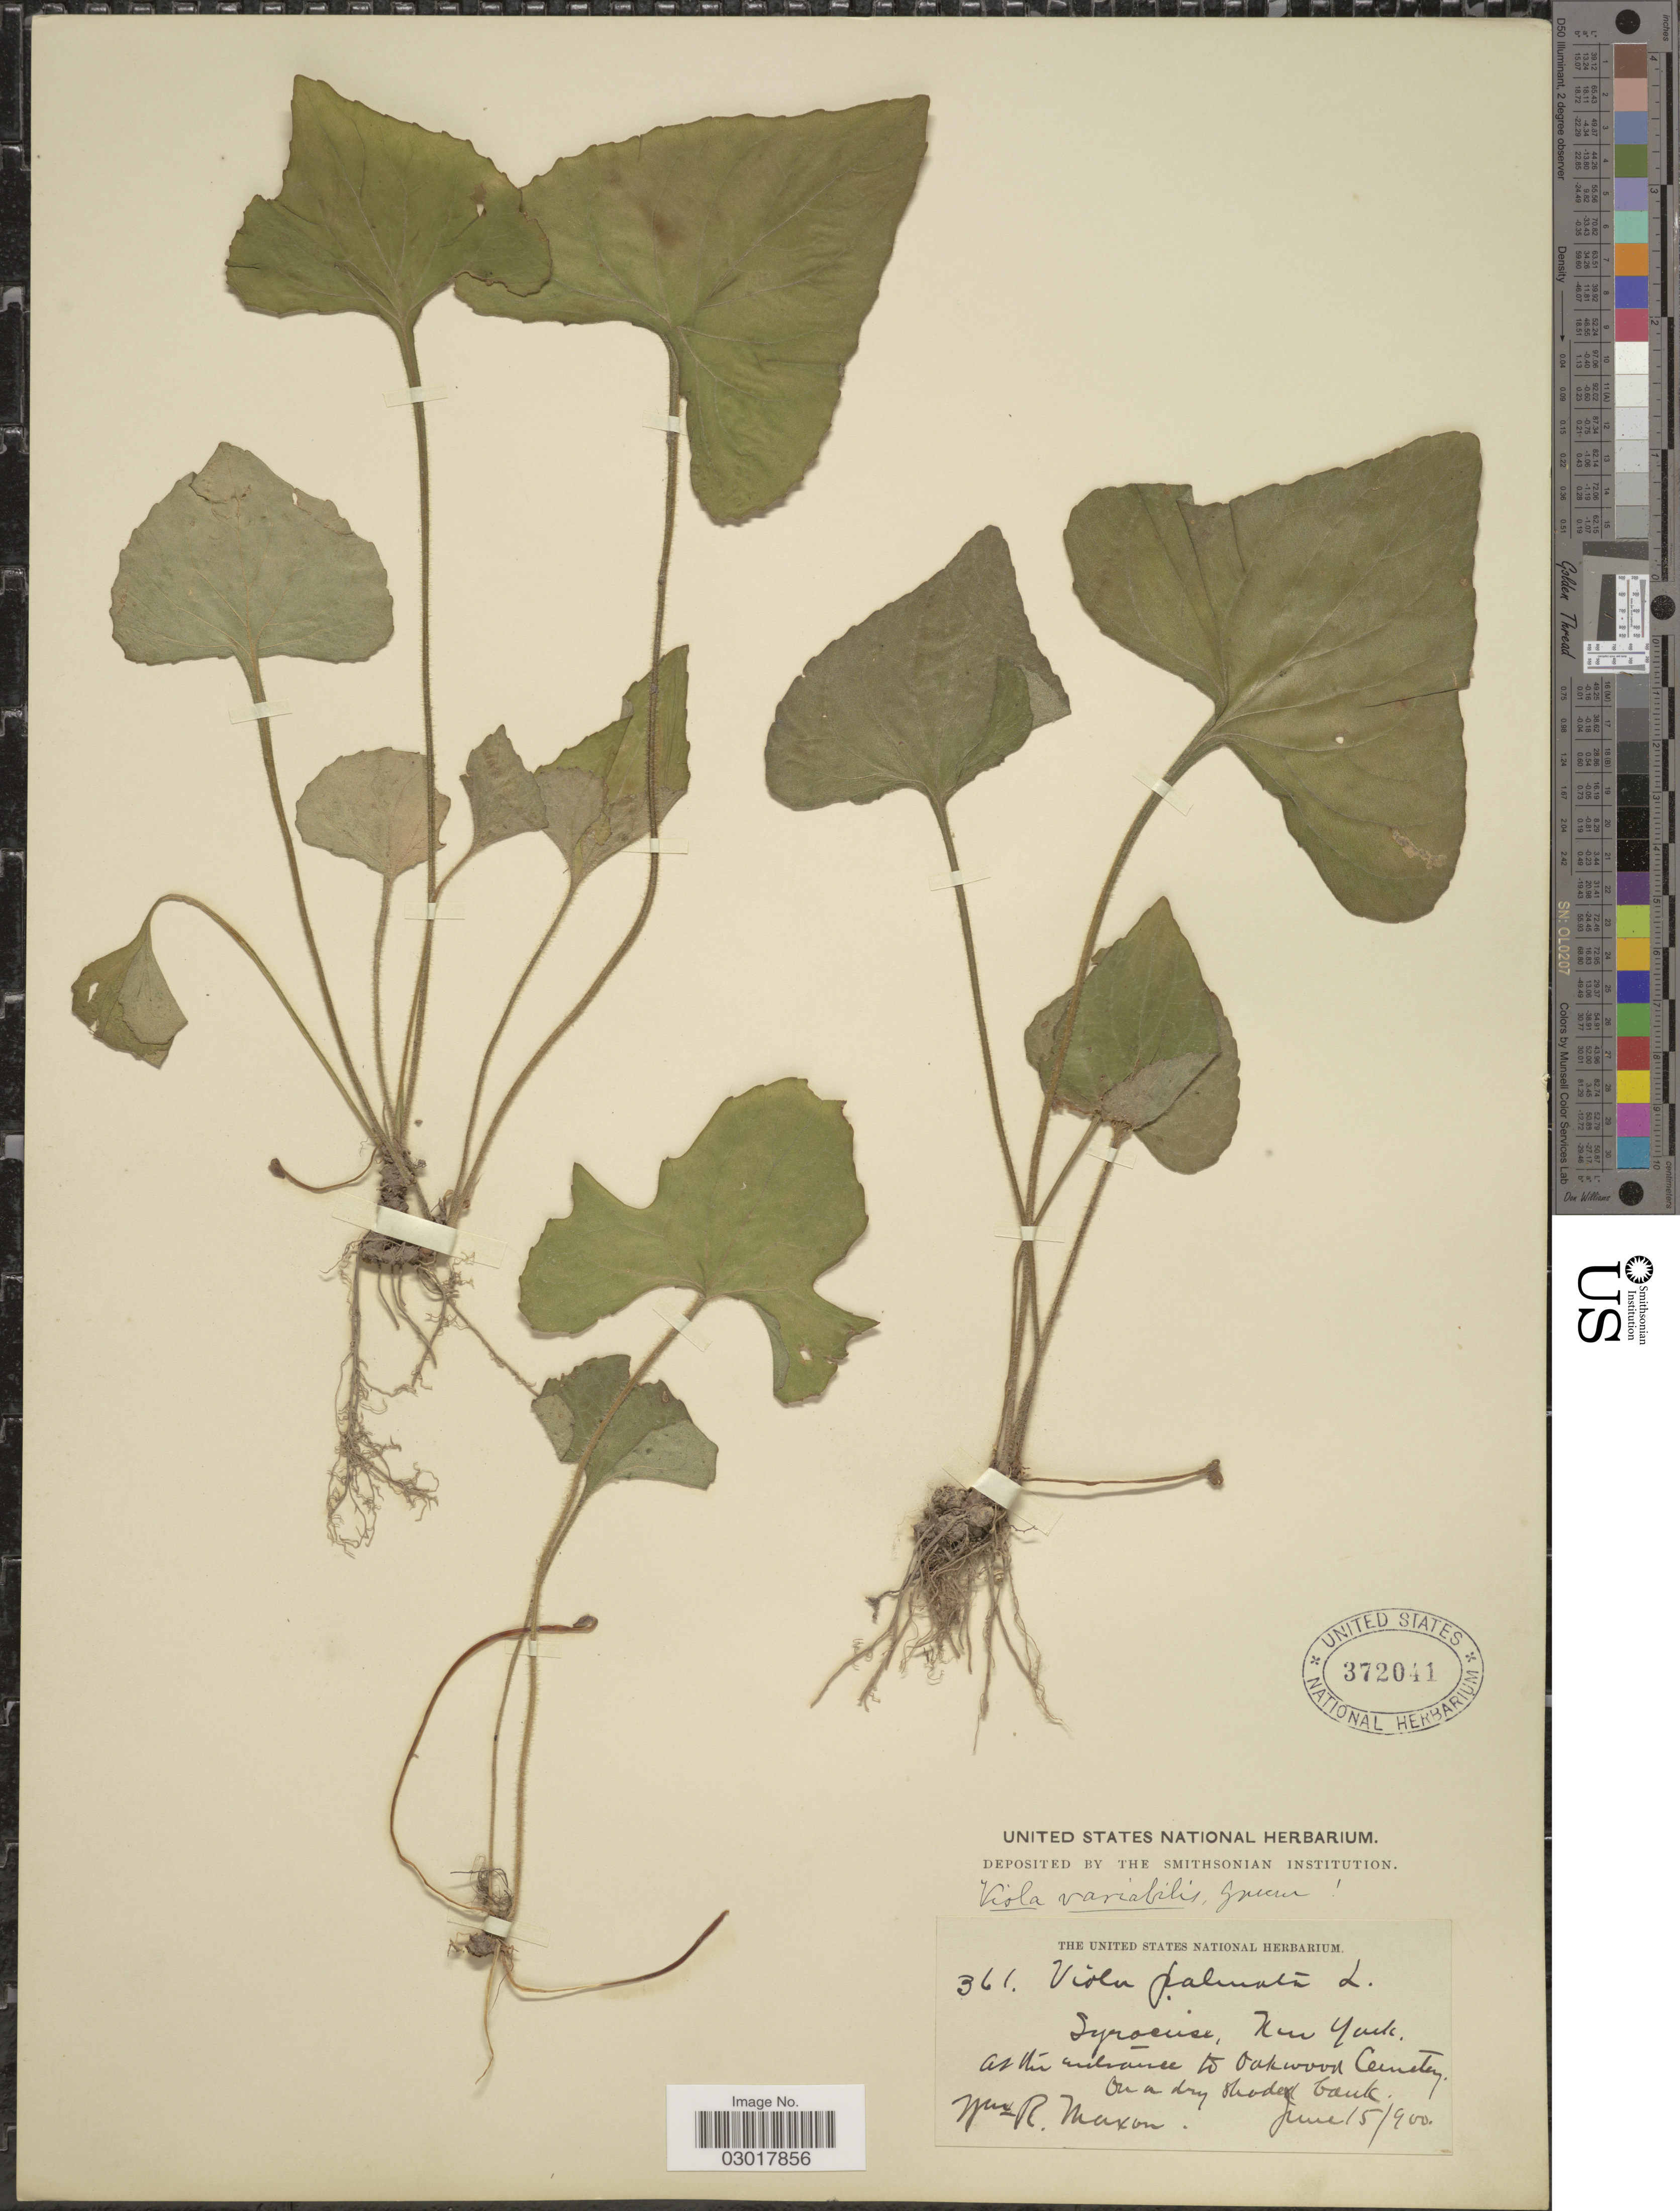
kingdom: Plantae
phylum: Tracheophyta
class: Magnoliopsida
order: Malpighiales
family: Violaceae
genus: Viola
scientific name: Viola variabilis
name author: Greene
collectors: W. R. Maxon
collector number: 361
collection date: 1900-06-15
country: United States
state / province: New York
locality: Syracuse. At the entrance to Oakwood Cemetery.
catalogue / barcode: US 372041